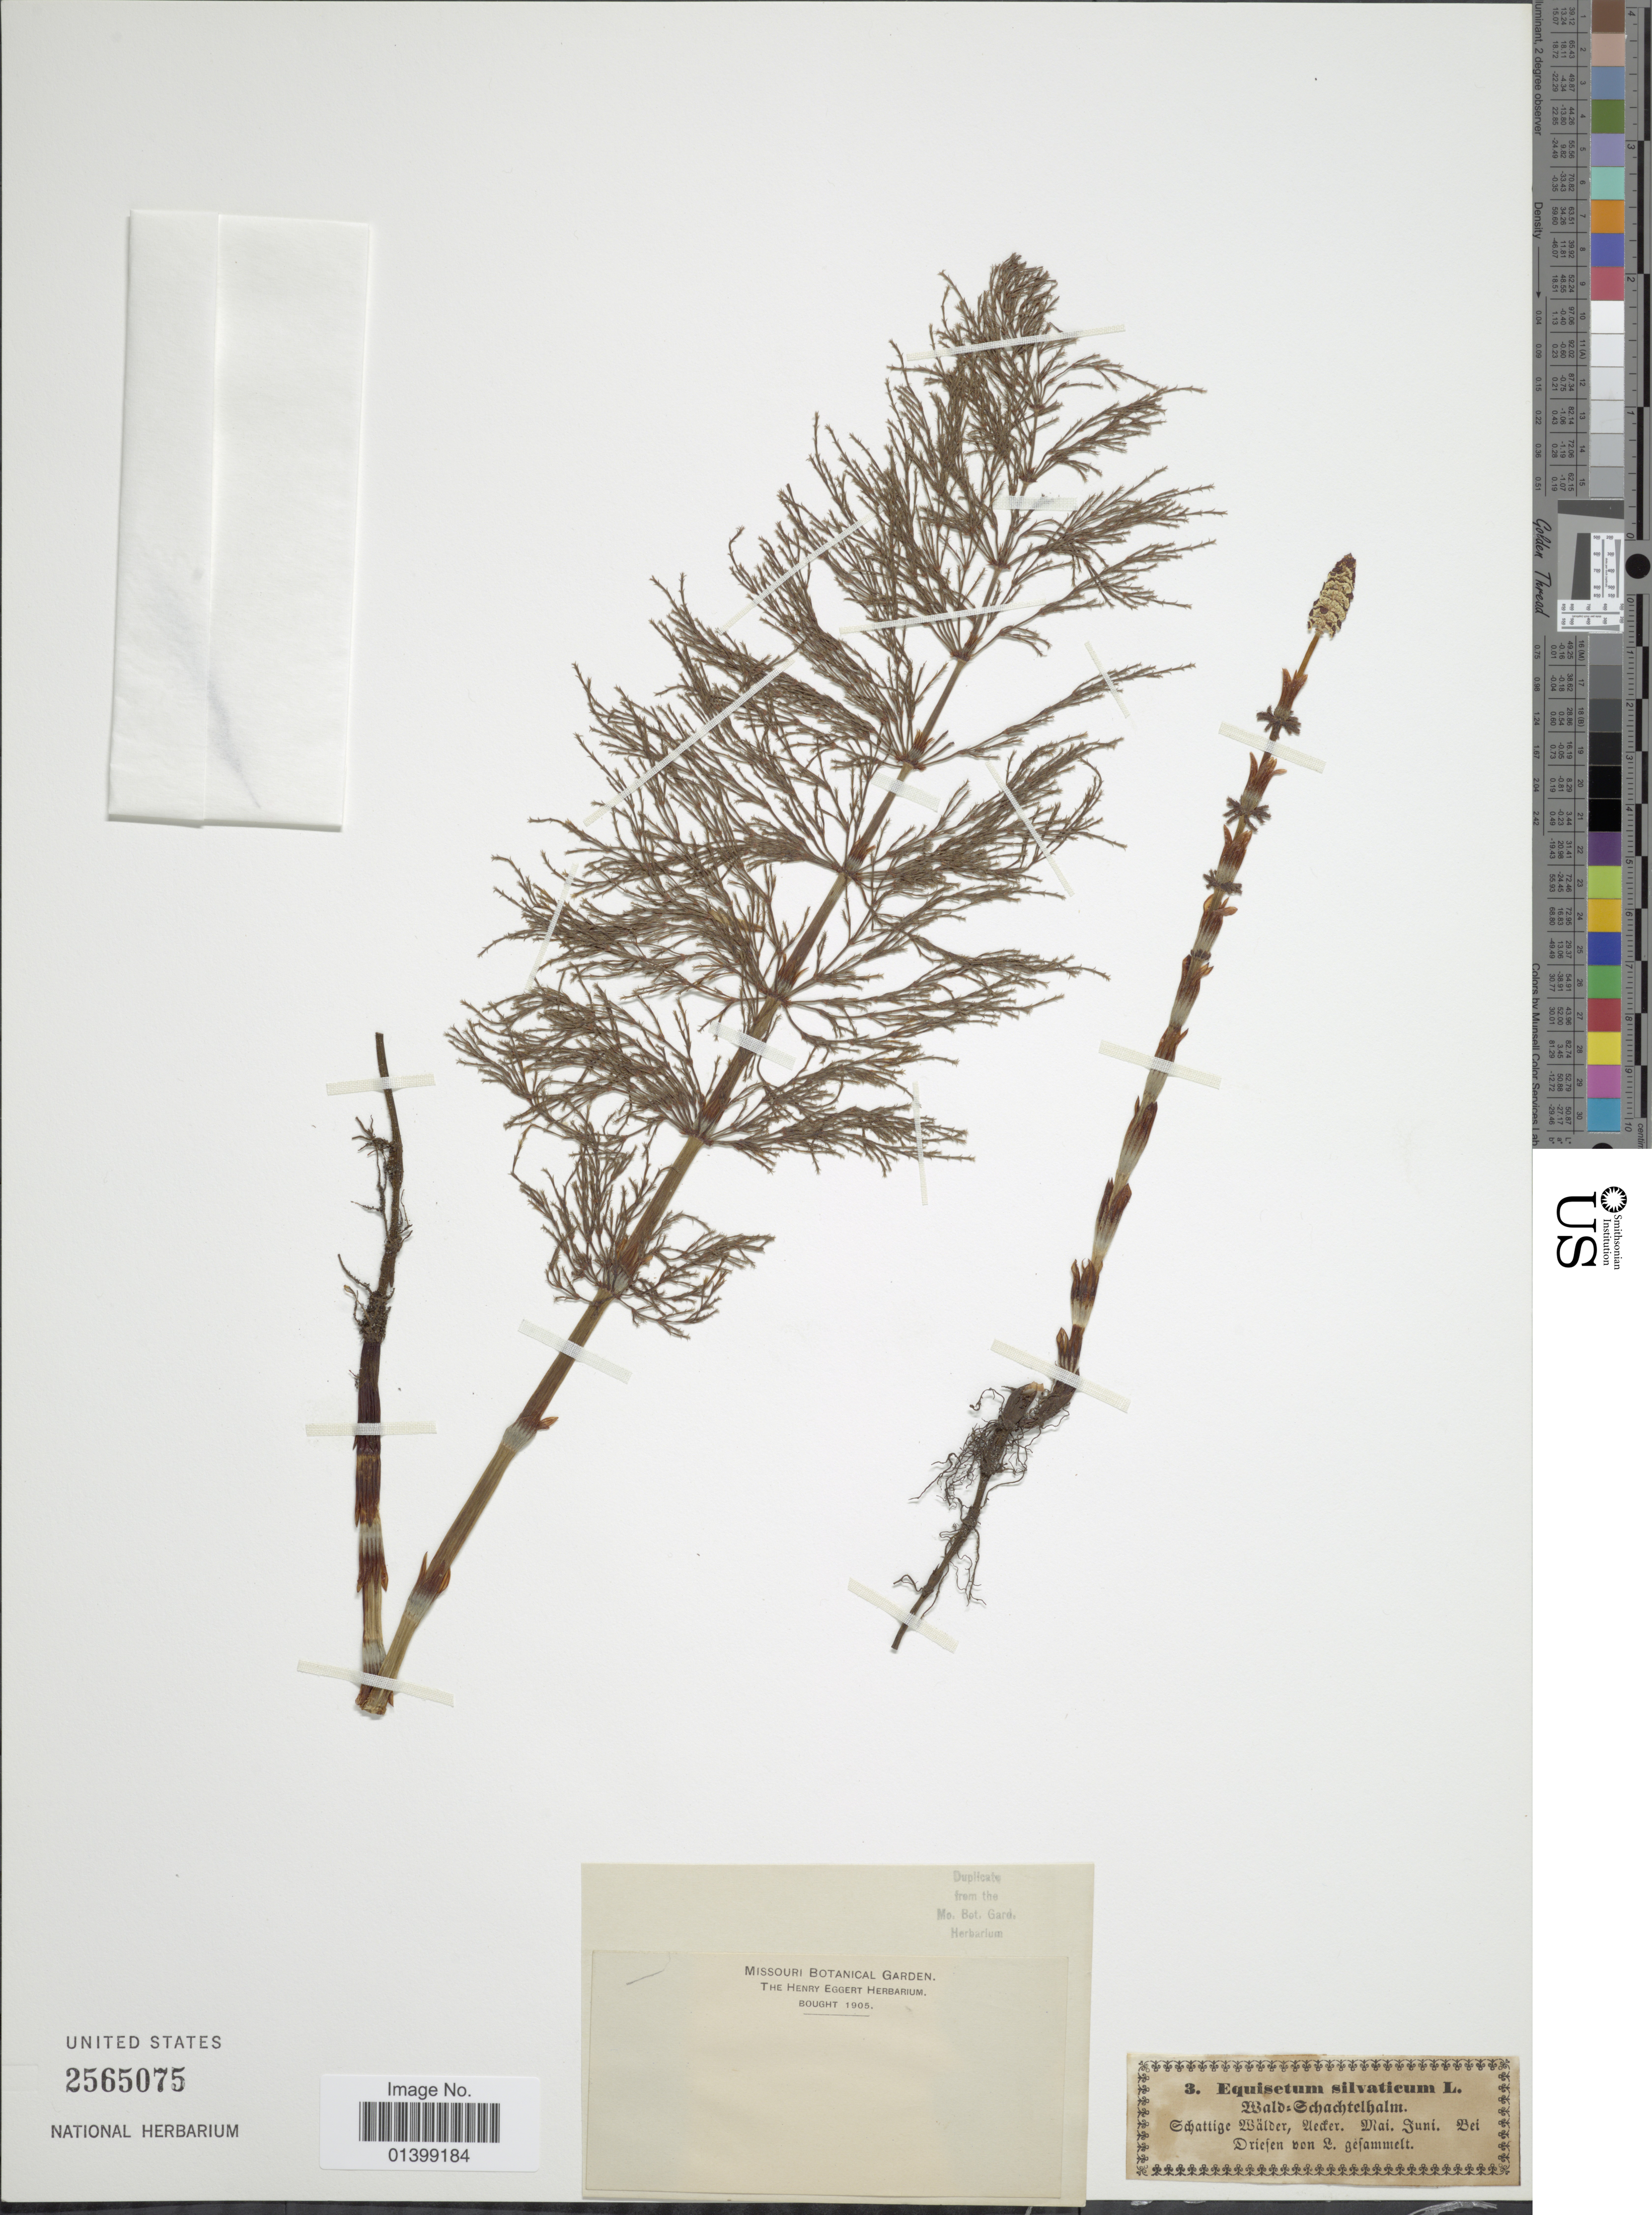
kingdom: Plantae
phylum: Tracheophyta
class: Polypodiopsida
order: Equisetales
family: Equisetaceae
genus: Equisetum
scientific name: Equisetum sylvaticum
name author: L.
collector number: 3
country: Germany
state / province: Mecklenburg-Vorpommern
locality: Schattige Wälder, ueder. Wald:Schachtelhalm.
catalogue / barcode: US 2565075